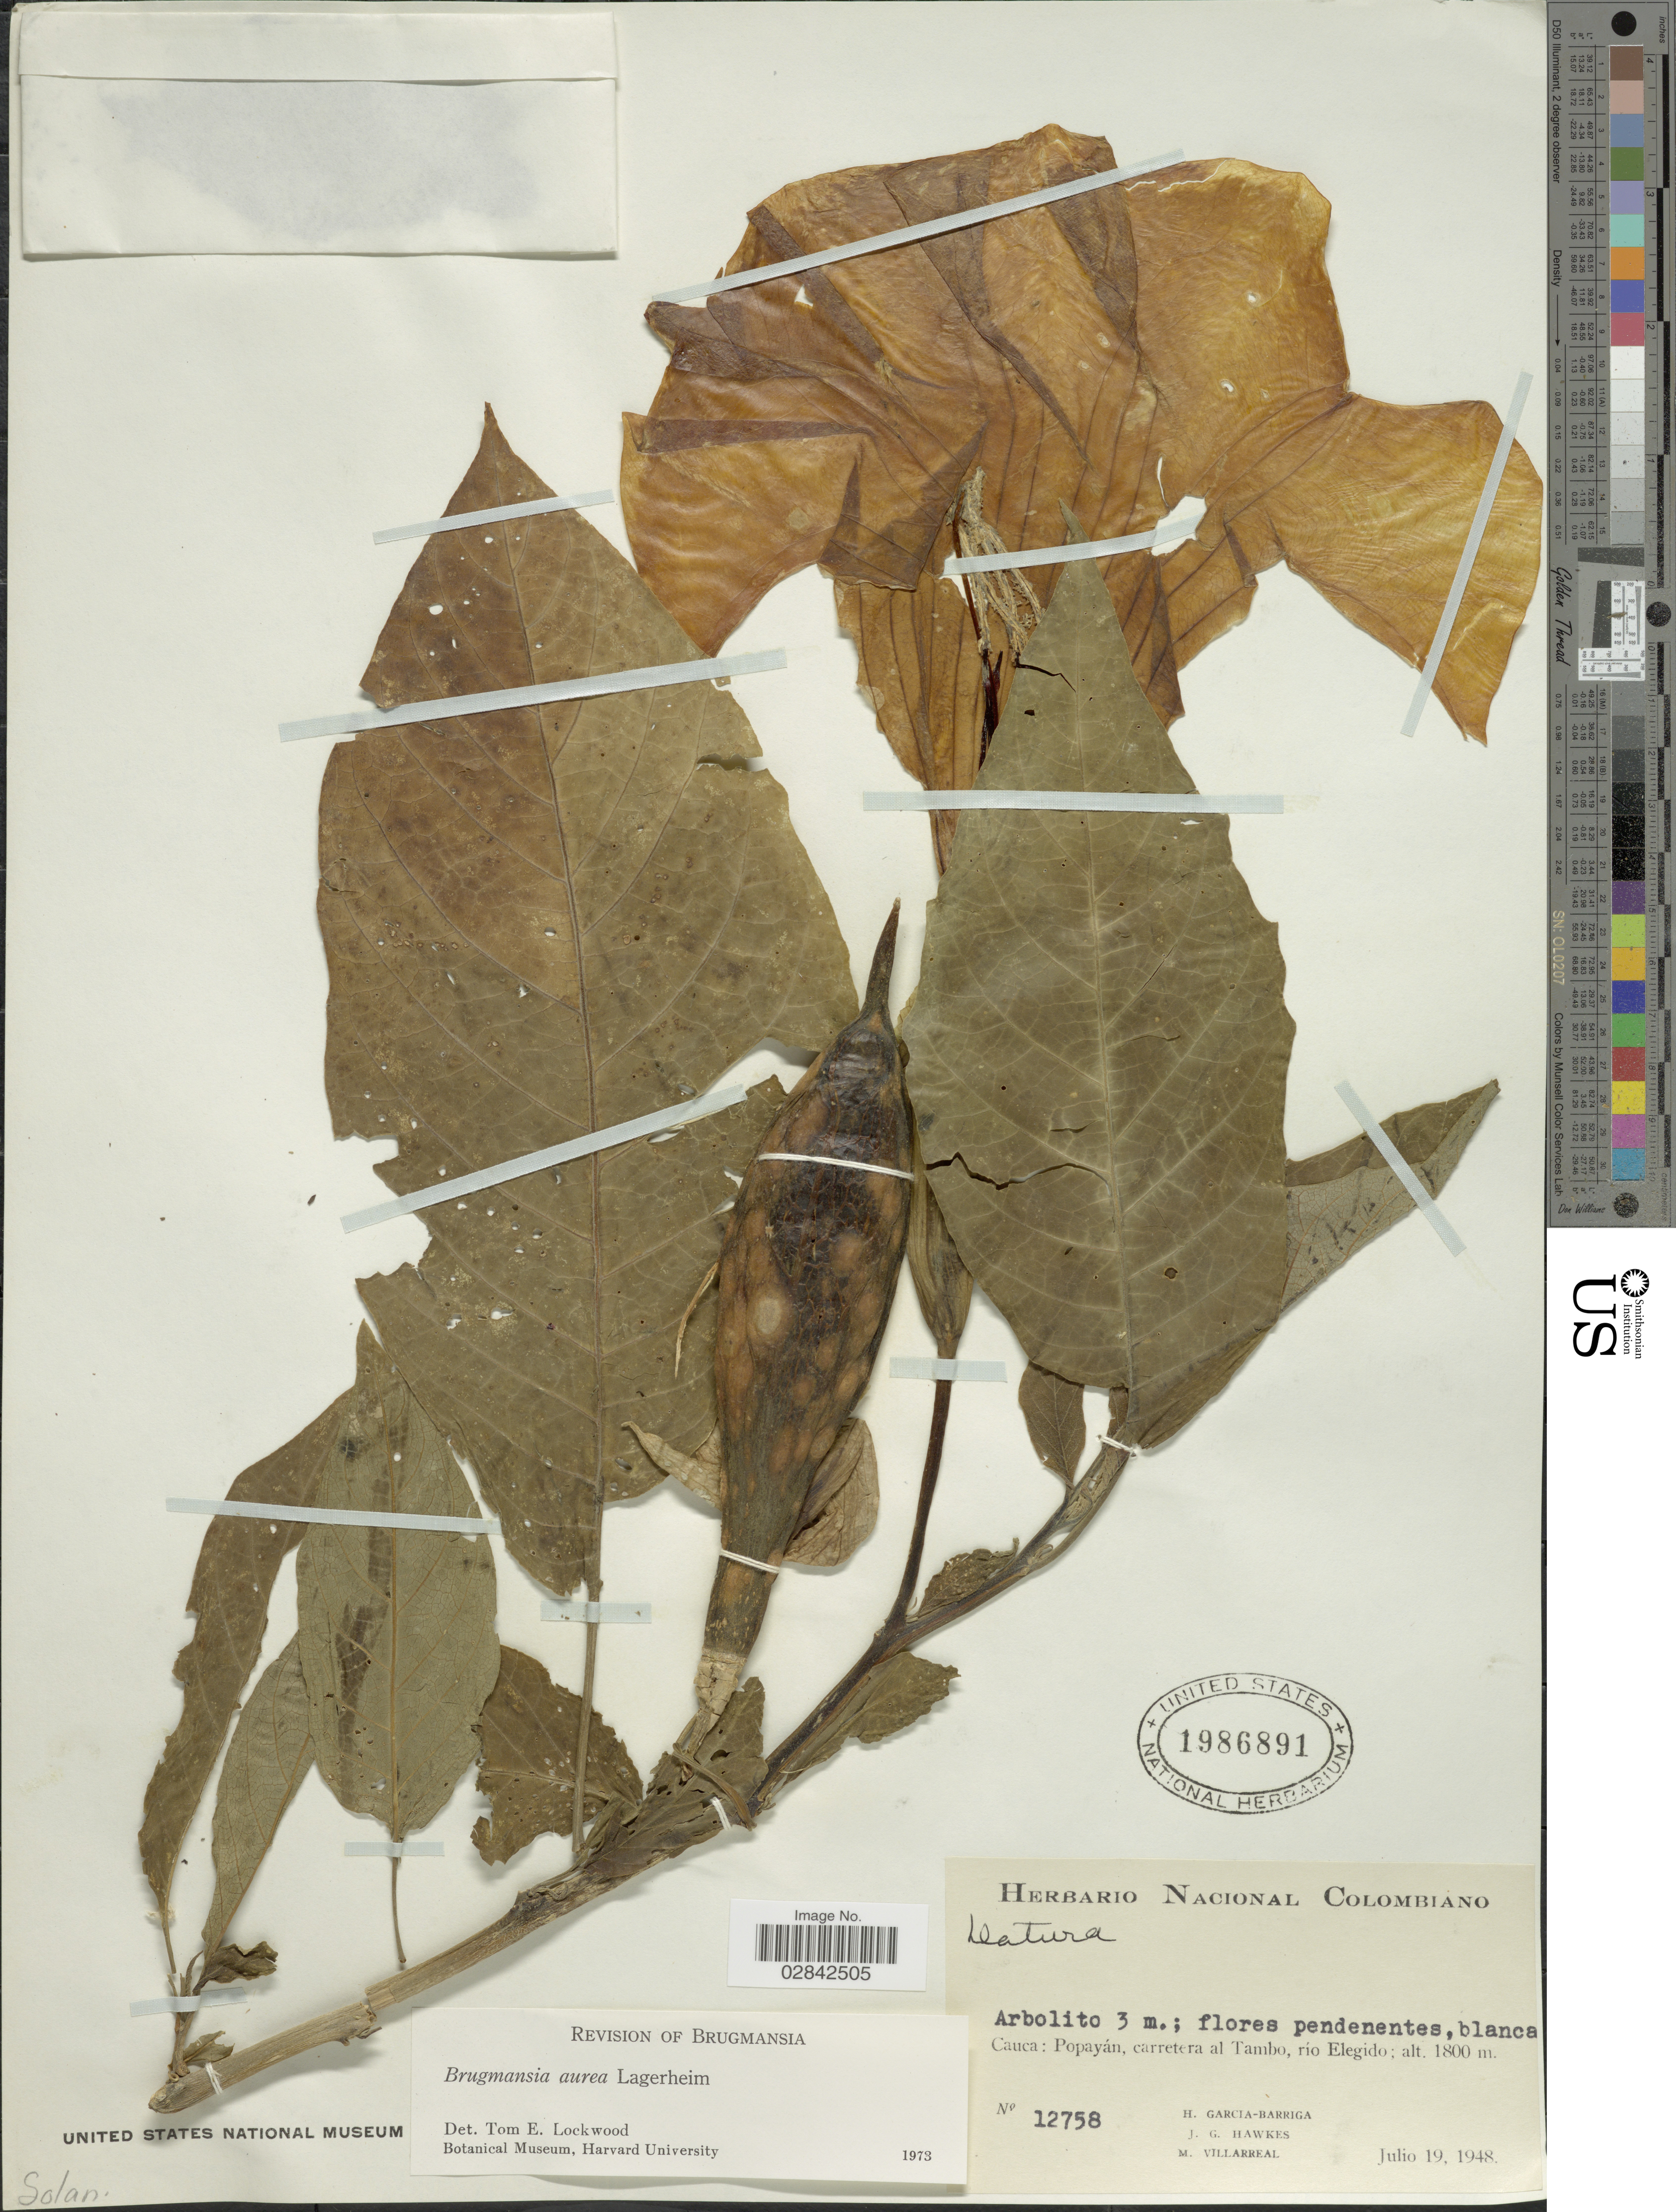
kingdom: Plantae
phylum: Tracheophyta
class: Magnoliopsida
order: Solanales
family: Solanaceae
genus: Brugmansia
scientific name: Brugmansia aurea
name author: Lagerh.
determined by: Lockwood, T. E.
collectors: H. García Barriga, J. Hawkes & M. Villarreal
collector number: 12758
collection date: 1948-07-19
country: Colombia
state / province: Cauca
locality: Popayán, carretera al Tambo, río Elegido.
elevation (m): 1800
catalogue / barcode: US 1986891